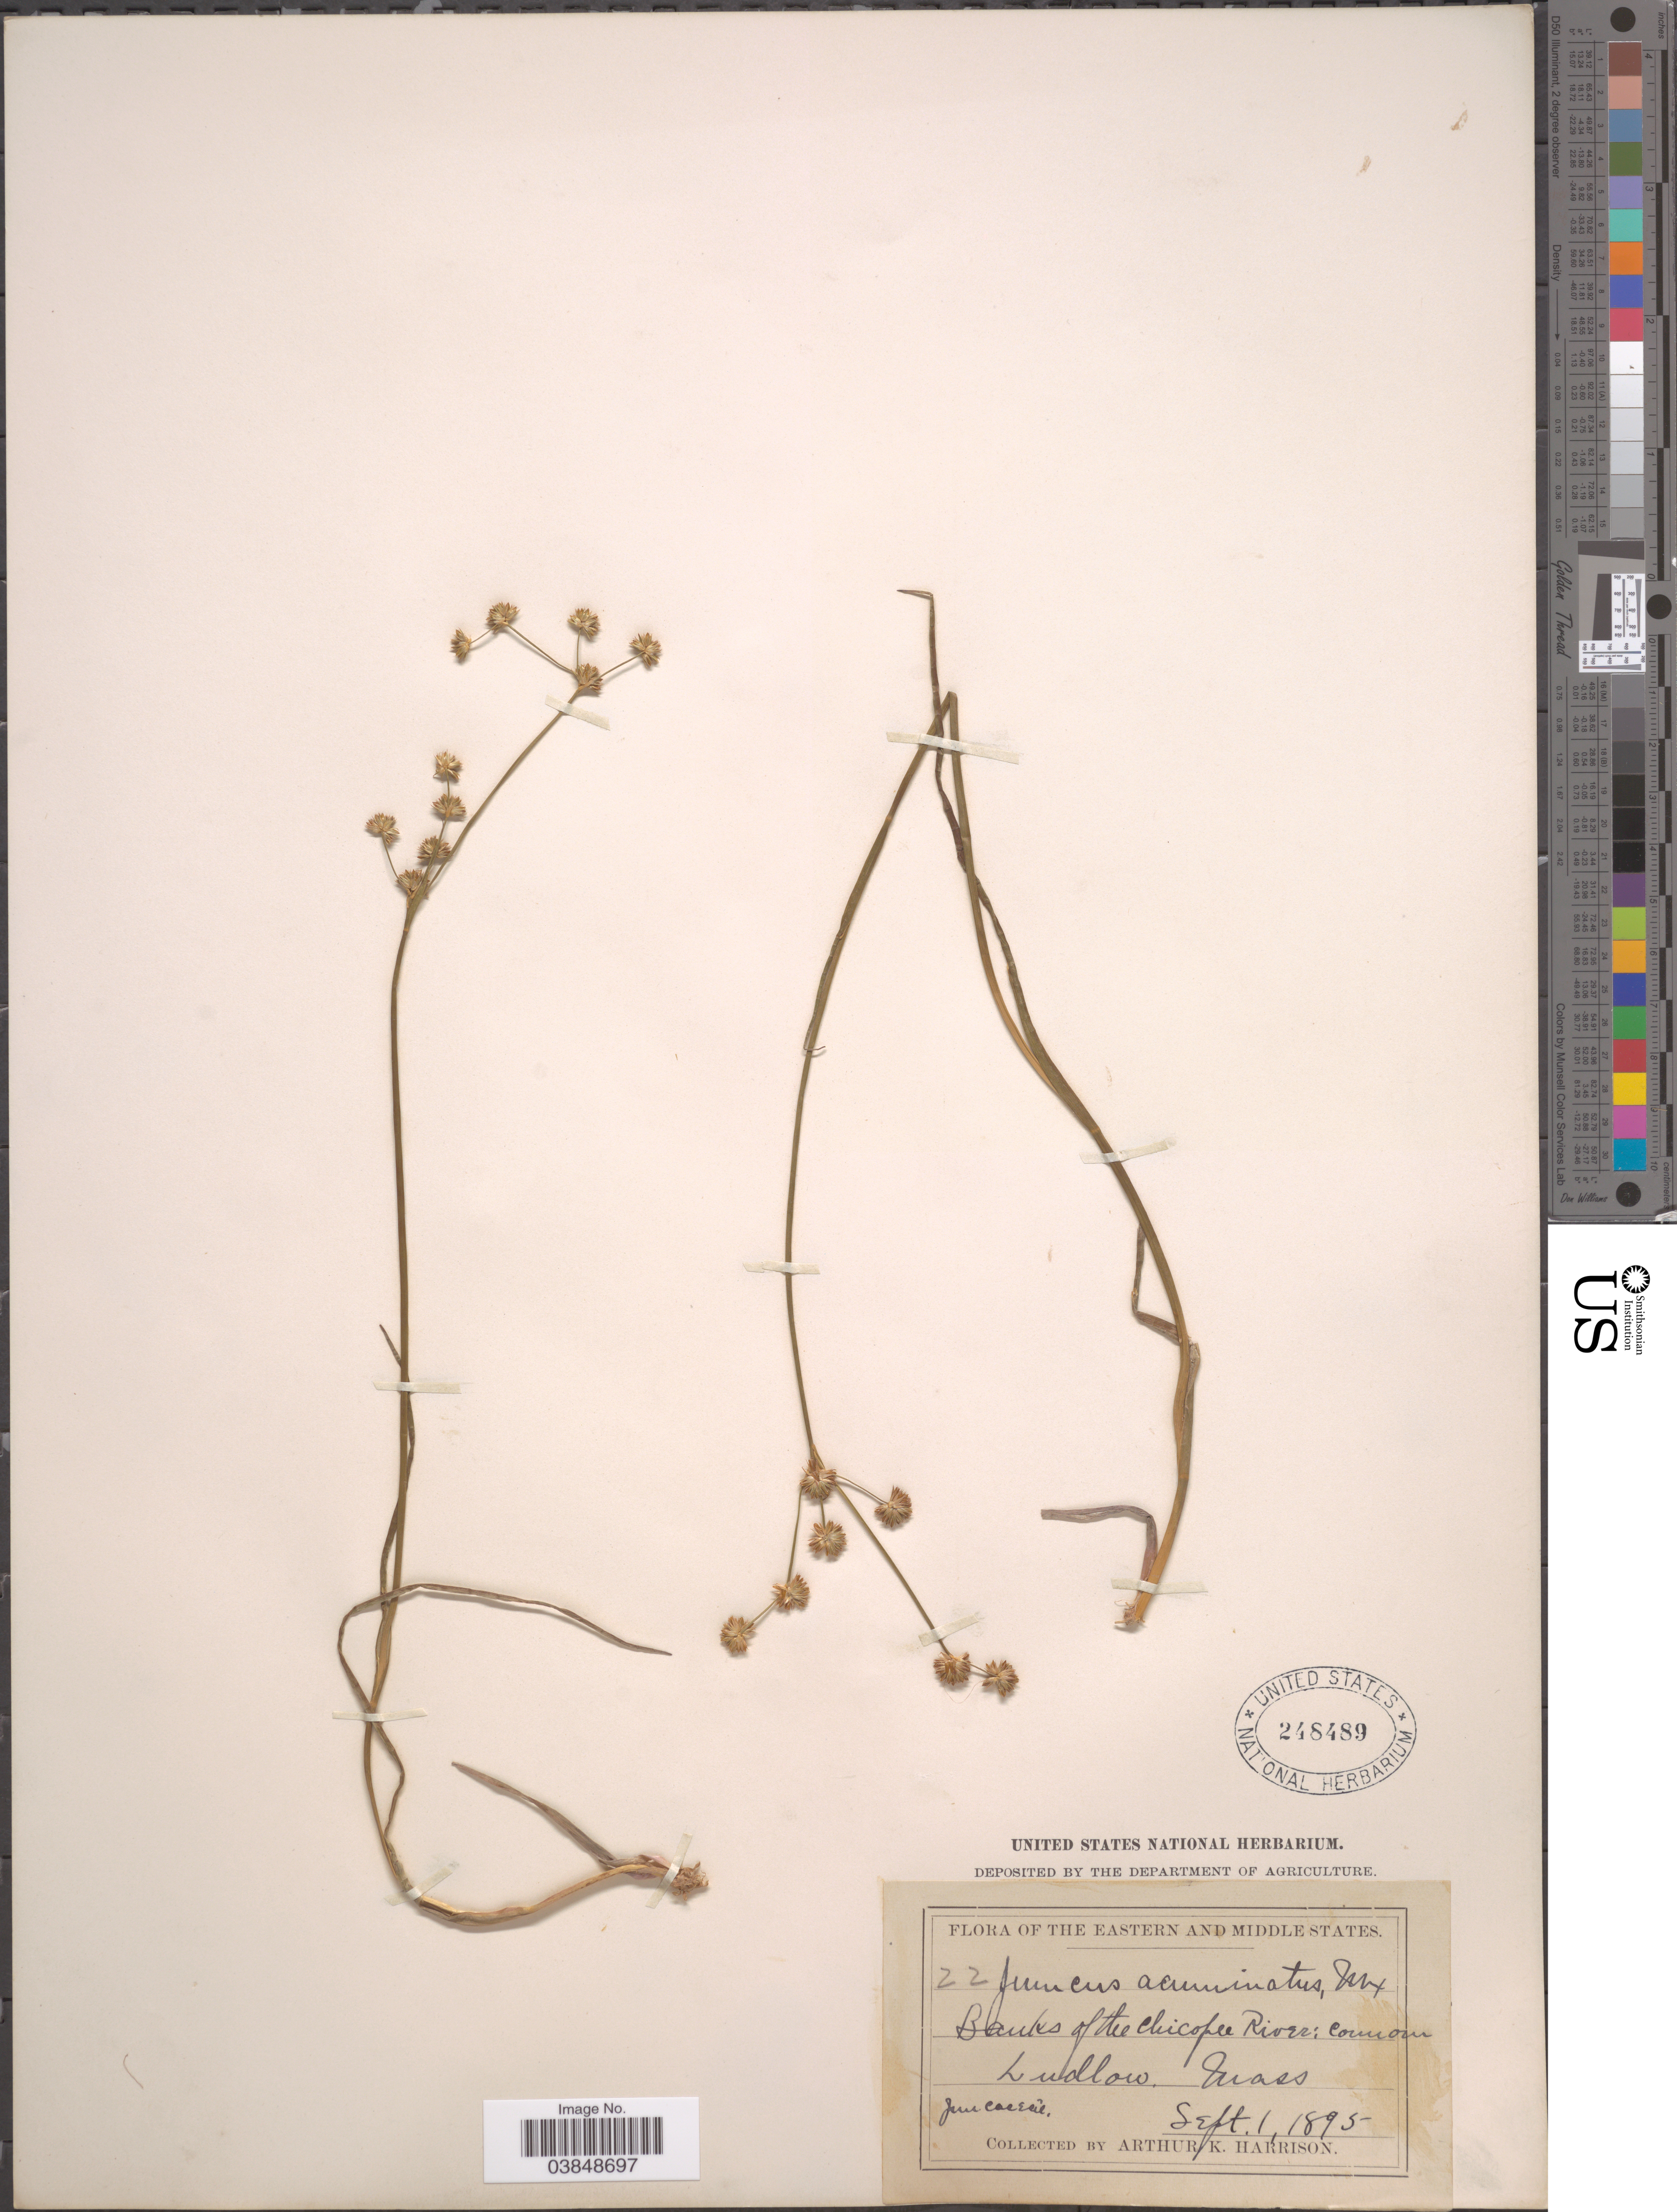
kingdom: Plantae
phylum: Tracheophyta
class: Liliopsida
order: Poales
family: Juncaceae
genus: Juncus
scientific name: Juncus acuminatus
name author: Michx.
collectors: A. K. Harrison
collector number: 22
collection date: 1895-09-01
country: United States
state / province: Massachusetts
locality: The Eastern and Middle States. Banks of the Chicopee River.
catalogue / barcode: US 248489